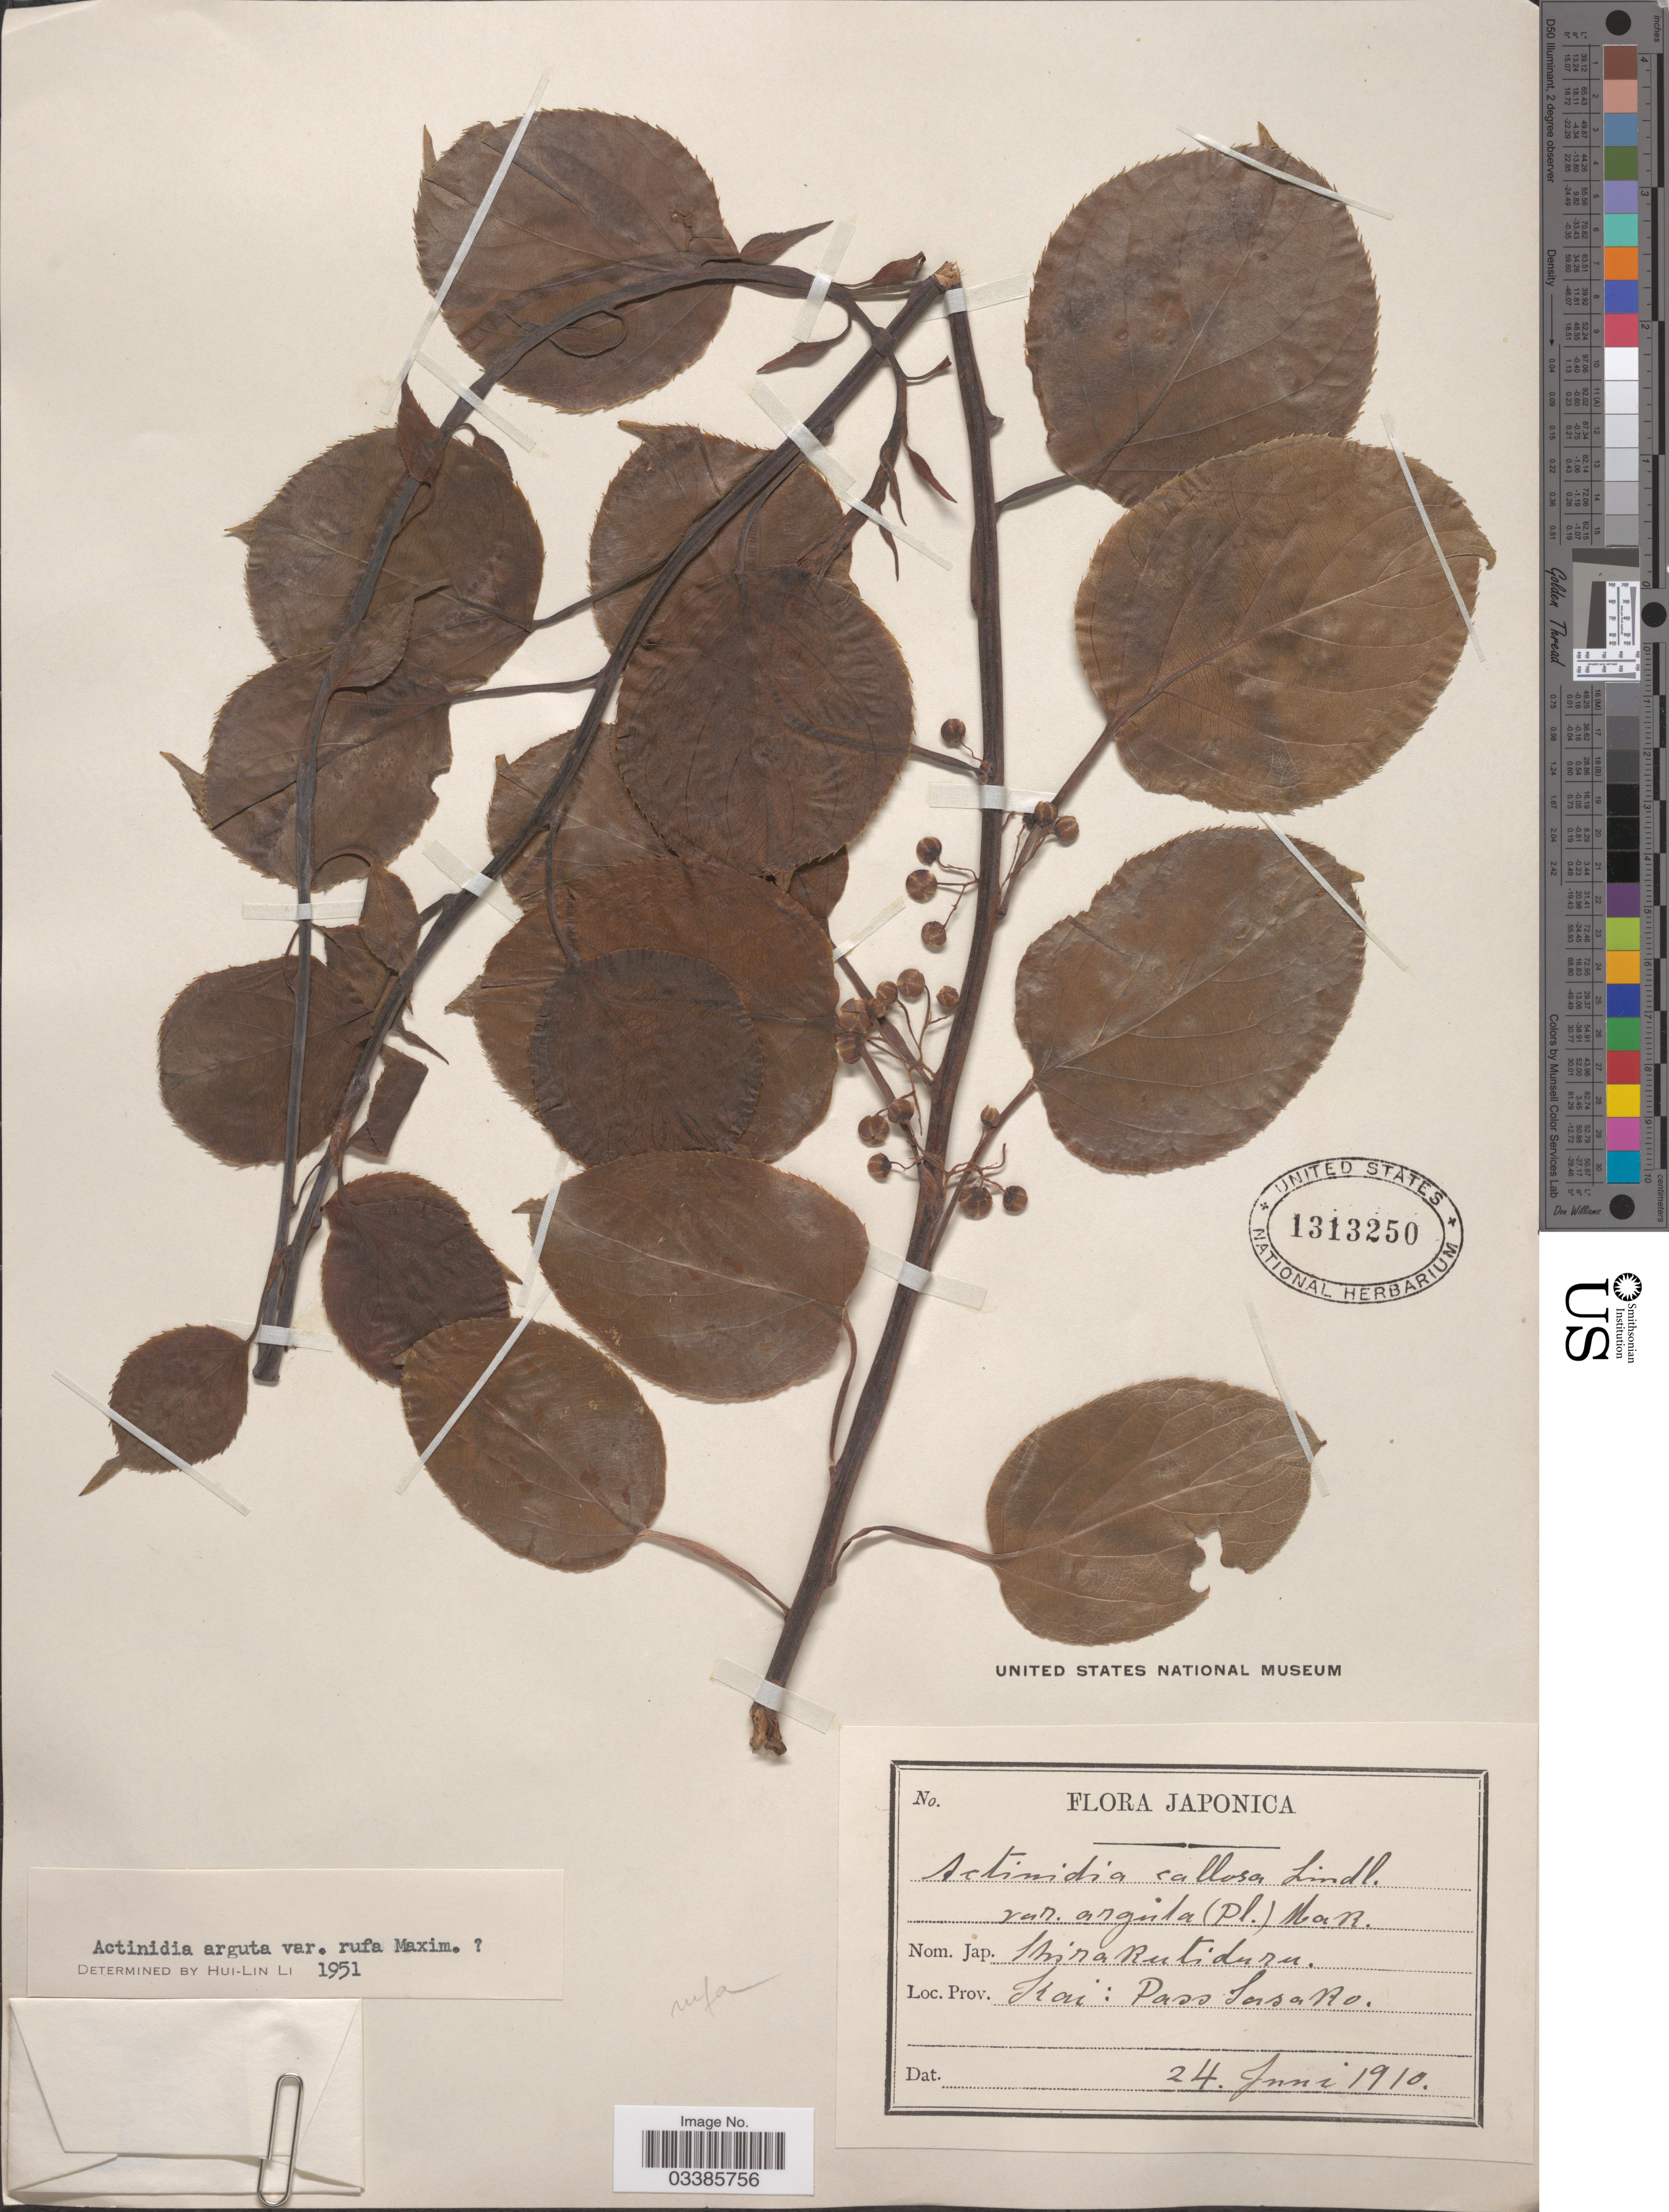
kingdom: Plantae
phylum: Tracheophyta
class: Magnoliopsida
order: Ericales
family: Actinidiaceae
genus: Actinidia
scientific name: Actinidia arguta var. rufa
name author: (Siebold & Zucc.) Maxim.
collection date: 1910-06-24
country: Japan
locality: Prov. Kai: Pass Sasako.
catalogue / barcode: US 1313250